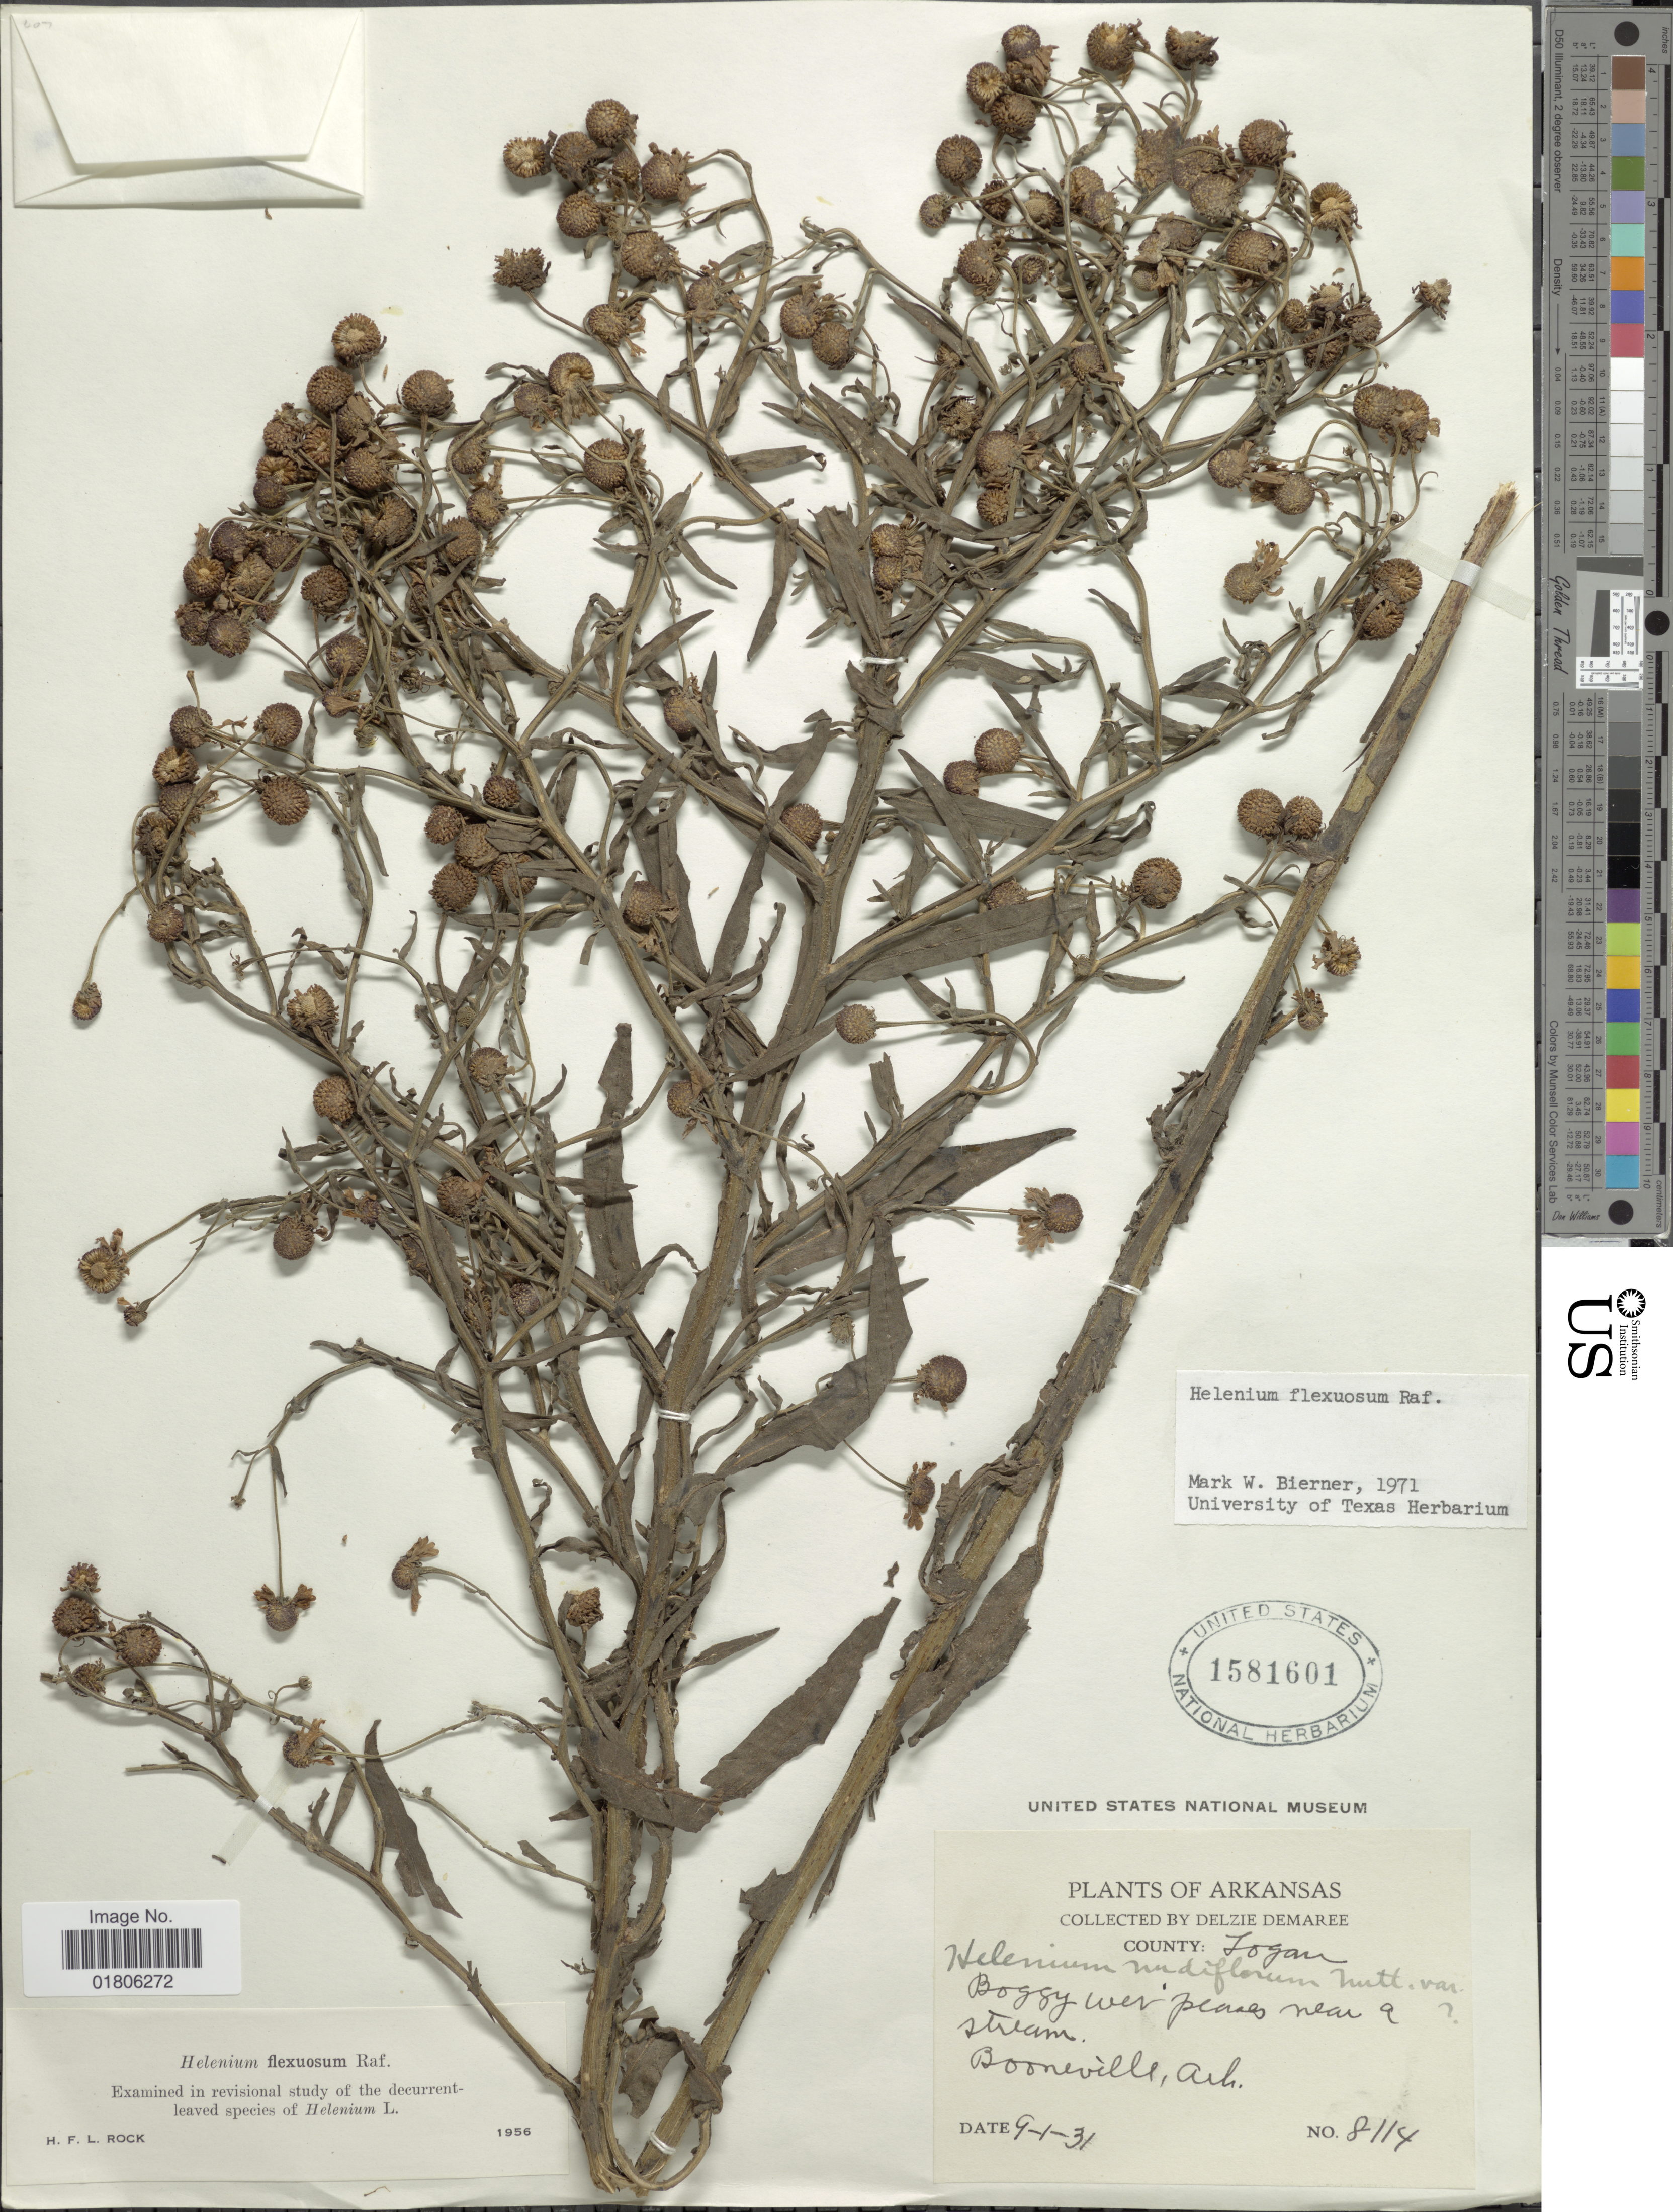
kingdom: Plantae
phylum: Tracheophyta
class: Magnoliopsida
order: Asterales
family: Asteraceae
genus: Helenium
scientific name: Helenium flexuosum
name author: Raf.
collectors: D. Demaree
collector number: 8114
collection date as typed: Transcribed d/m/y: 1/9/31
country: United States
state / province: Arkansas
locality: Booneville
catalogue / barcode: US 1581601